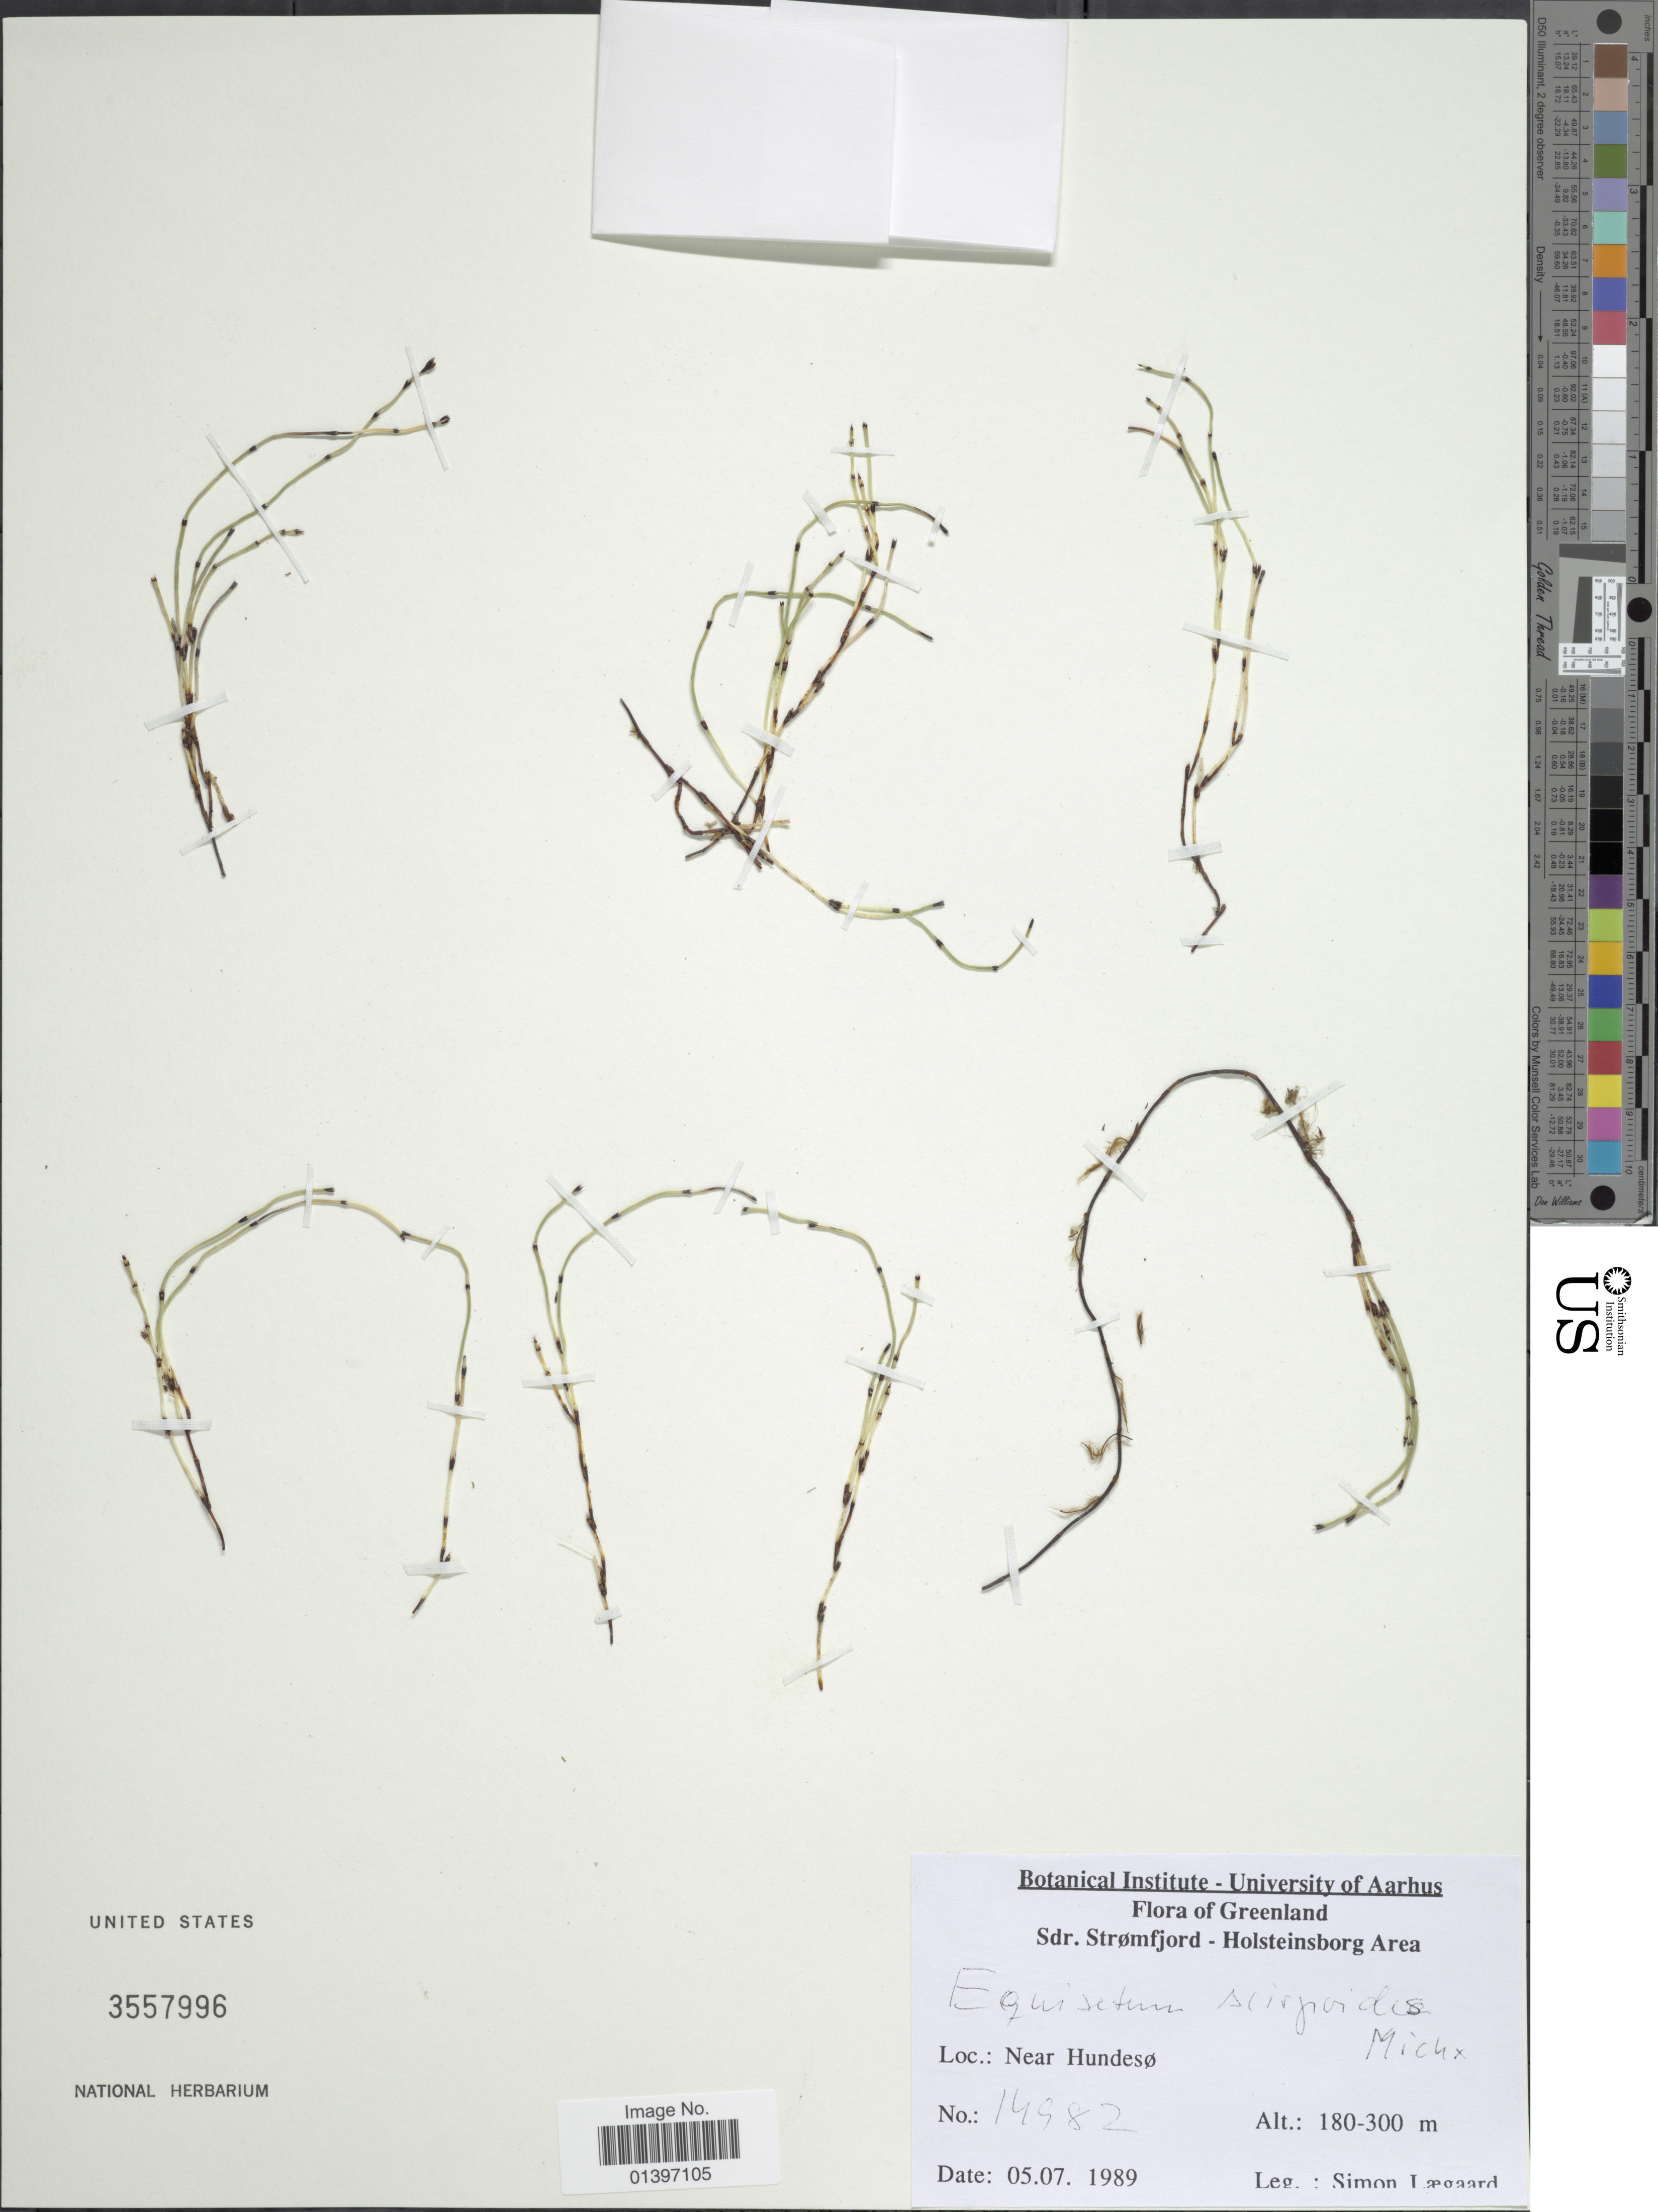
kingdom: Plantae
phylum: Tracheophyta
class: Polypodiopsida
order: Equisetales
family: Equisetaceae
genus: Equisetum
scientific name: Equisetum scirpoides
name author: Michx.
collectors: S. Lægaard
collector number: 14982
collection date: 1989-07-05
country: Greenland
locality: Sdr. Strømfjord-Holsteinsborg Area, near Hundesø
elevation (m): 180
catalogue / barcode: US 3557996